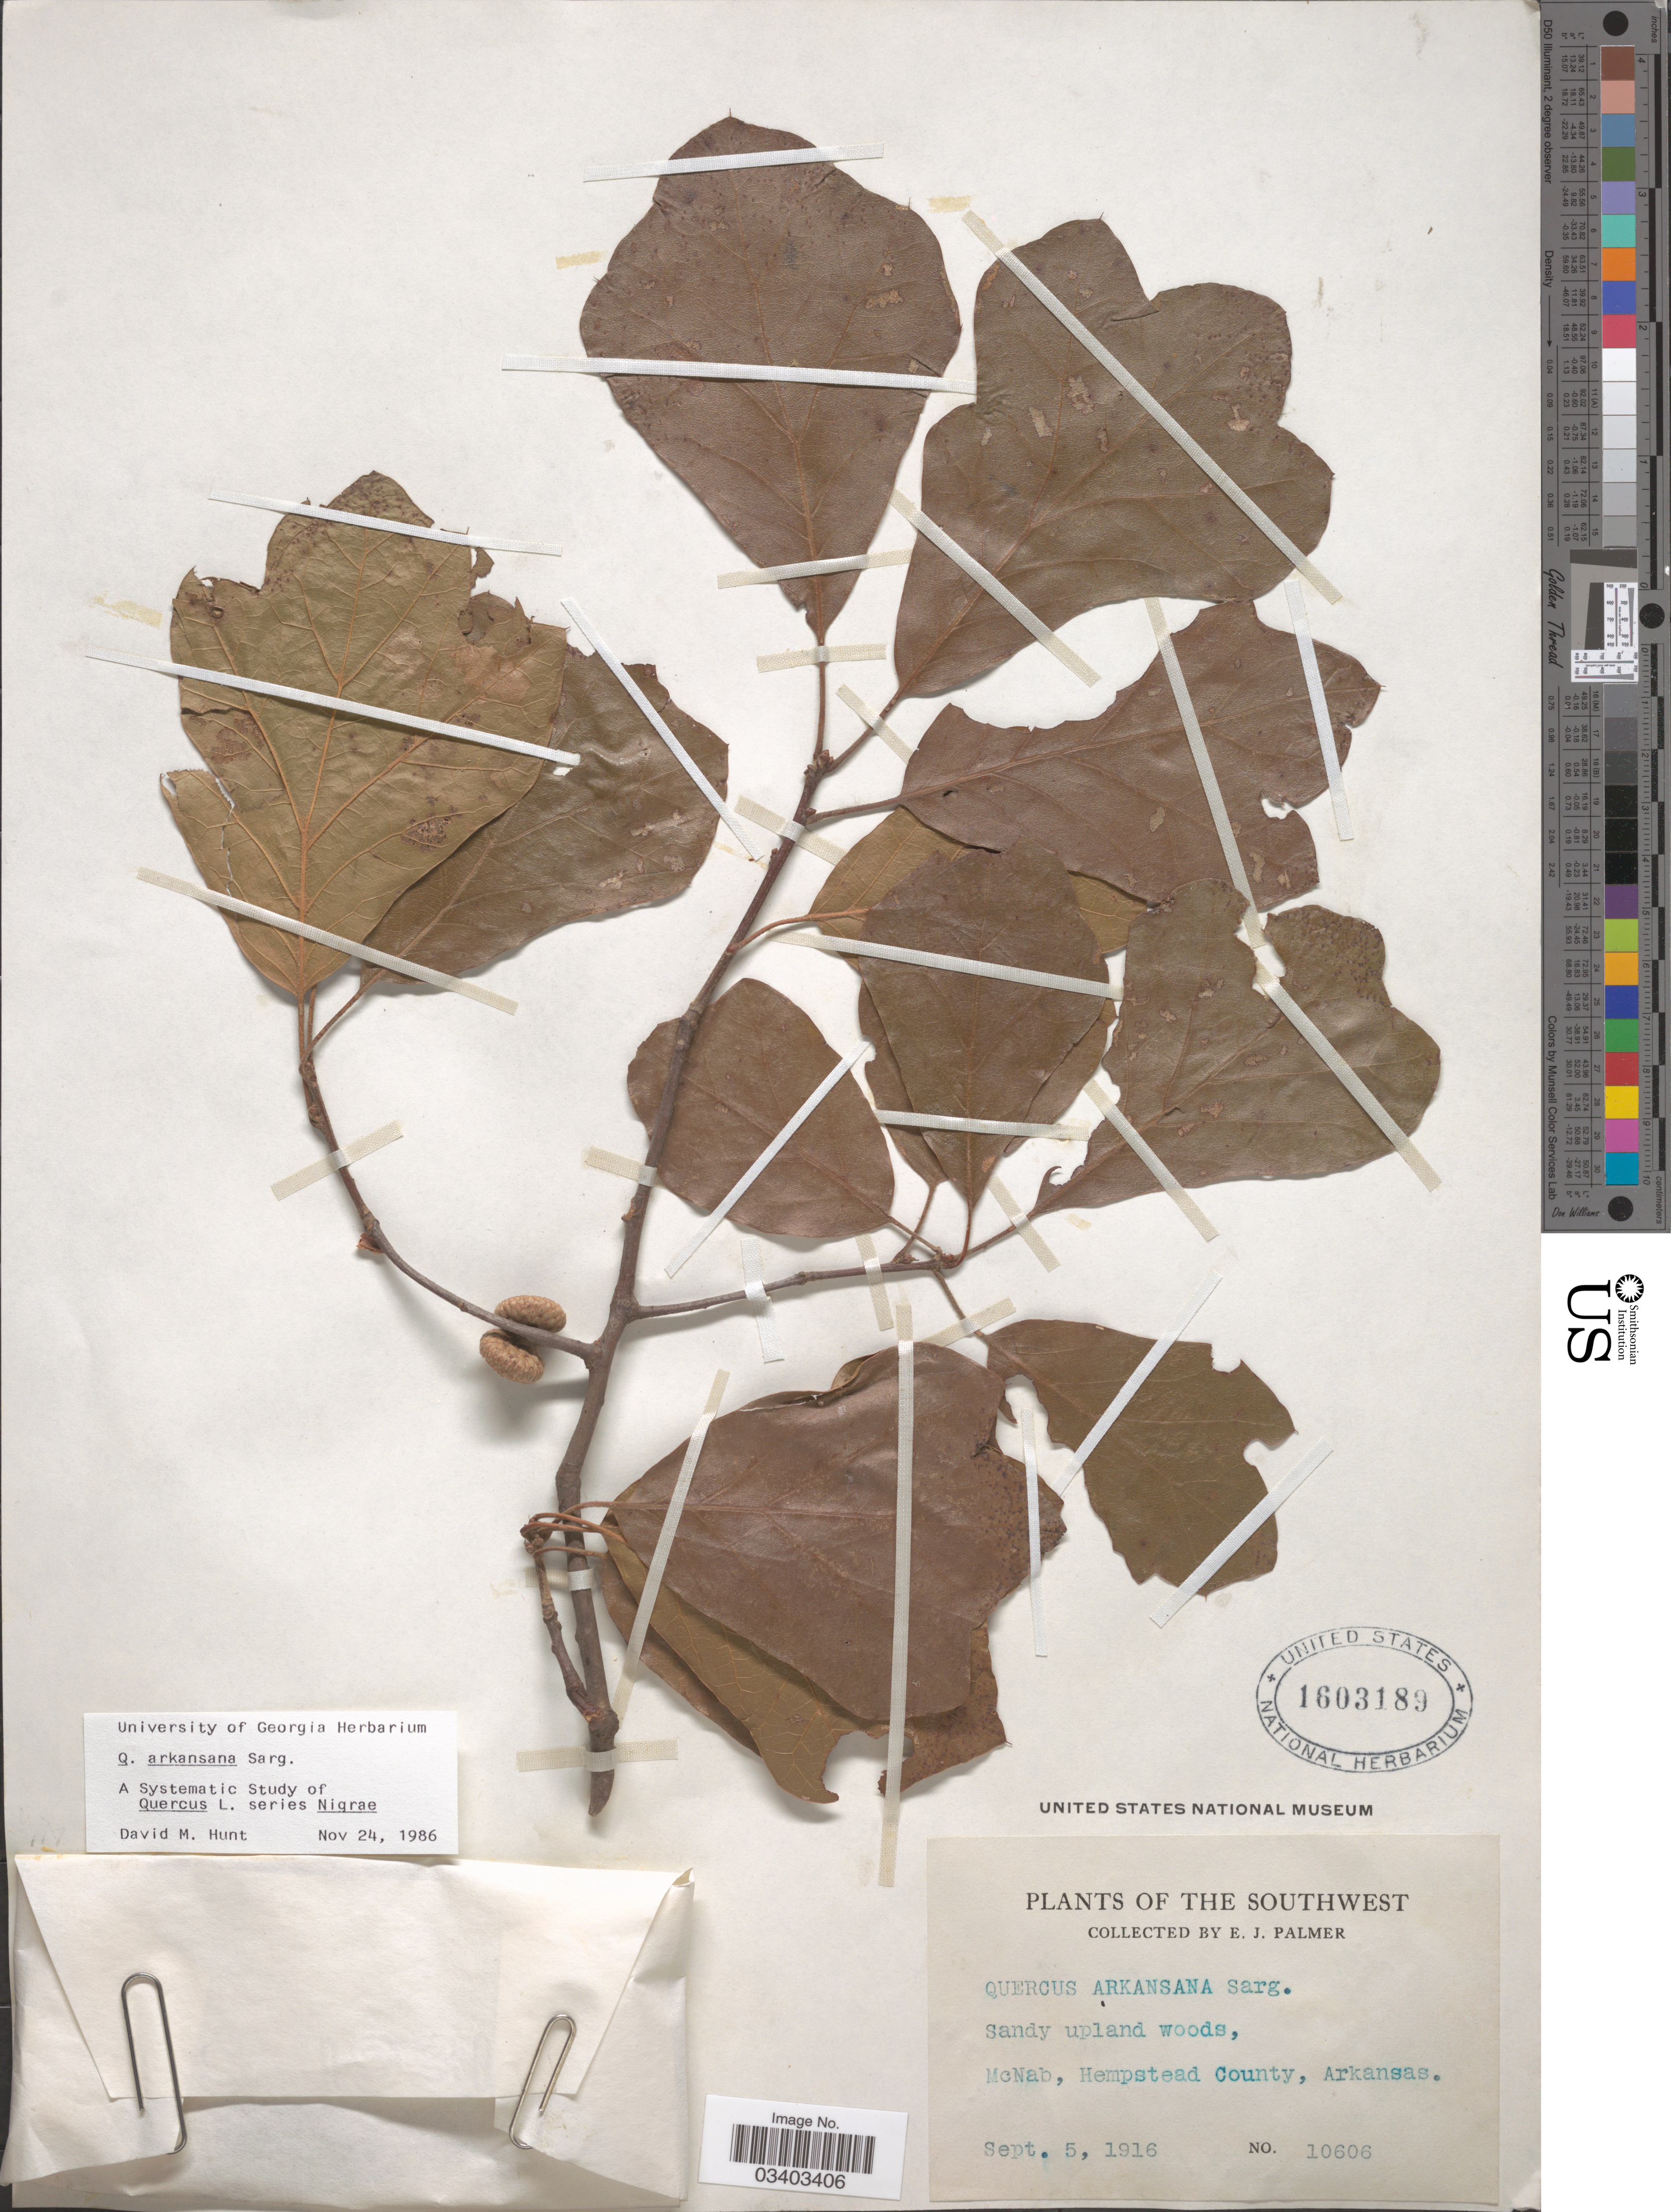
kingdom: Plantae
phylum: Tracheophyta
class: Magnoliopsida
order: Fagales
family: Fagaceae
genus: Quercus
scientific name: Quercus breviloba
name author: (Torr.) Sarg.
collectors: E. J. Palmer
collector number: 10606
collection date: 1916-09-05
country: United States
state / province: Arkansas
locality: Southwest. McNab, Hempstead County.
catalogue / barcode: US 1603189